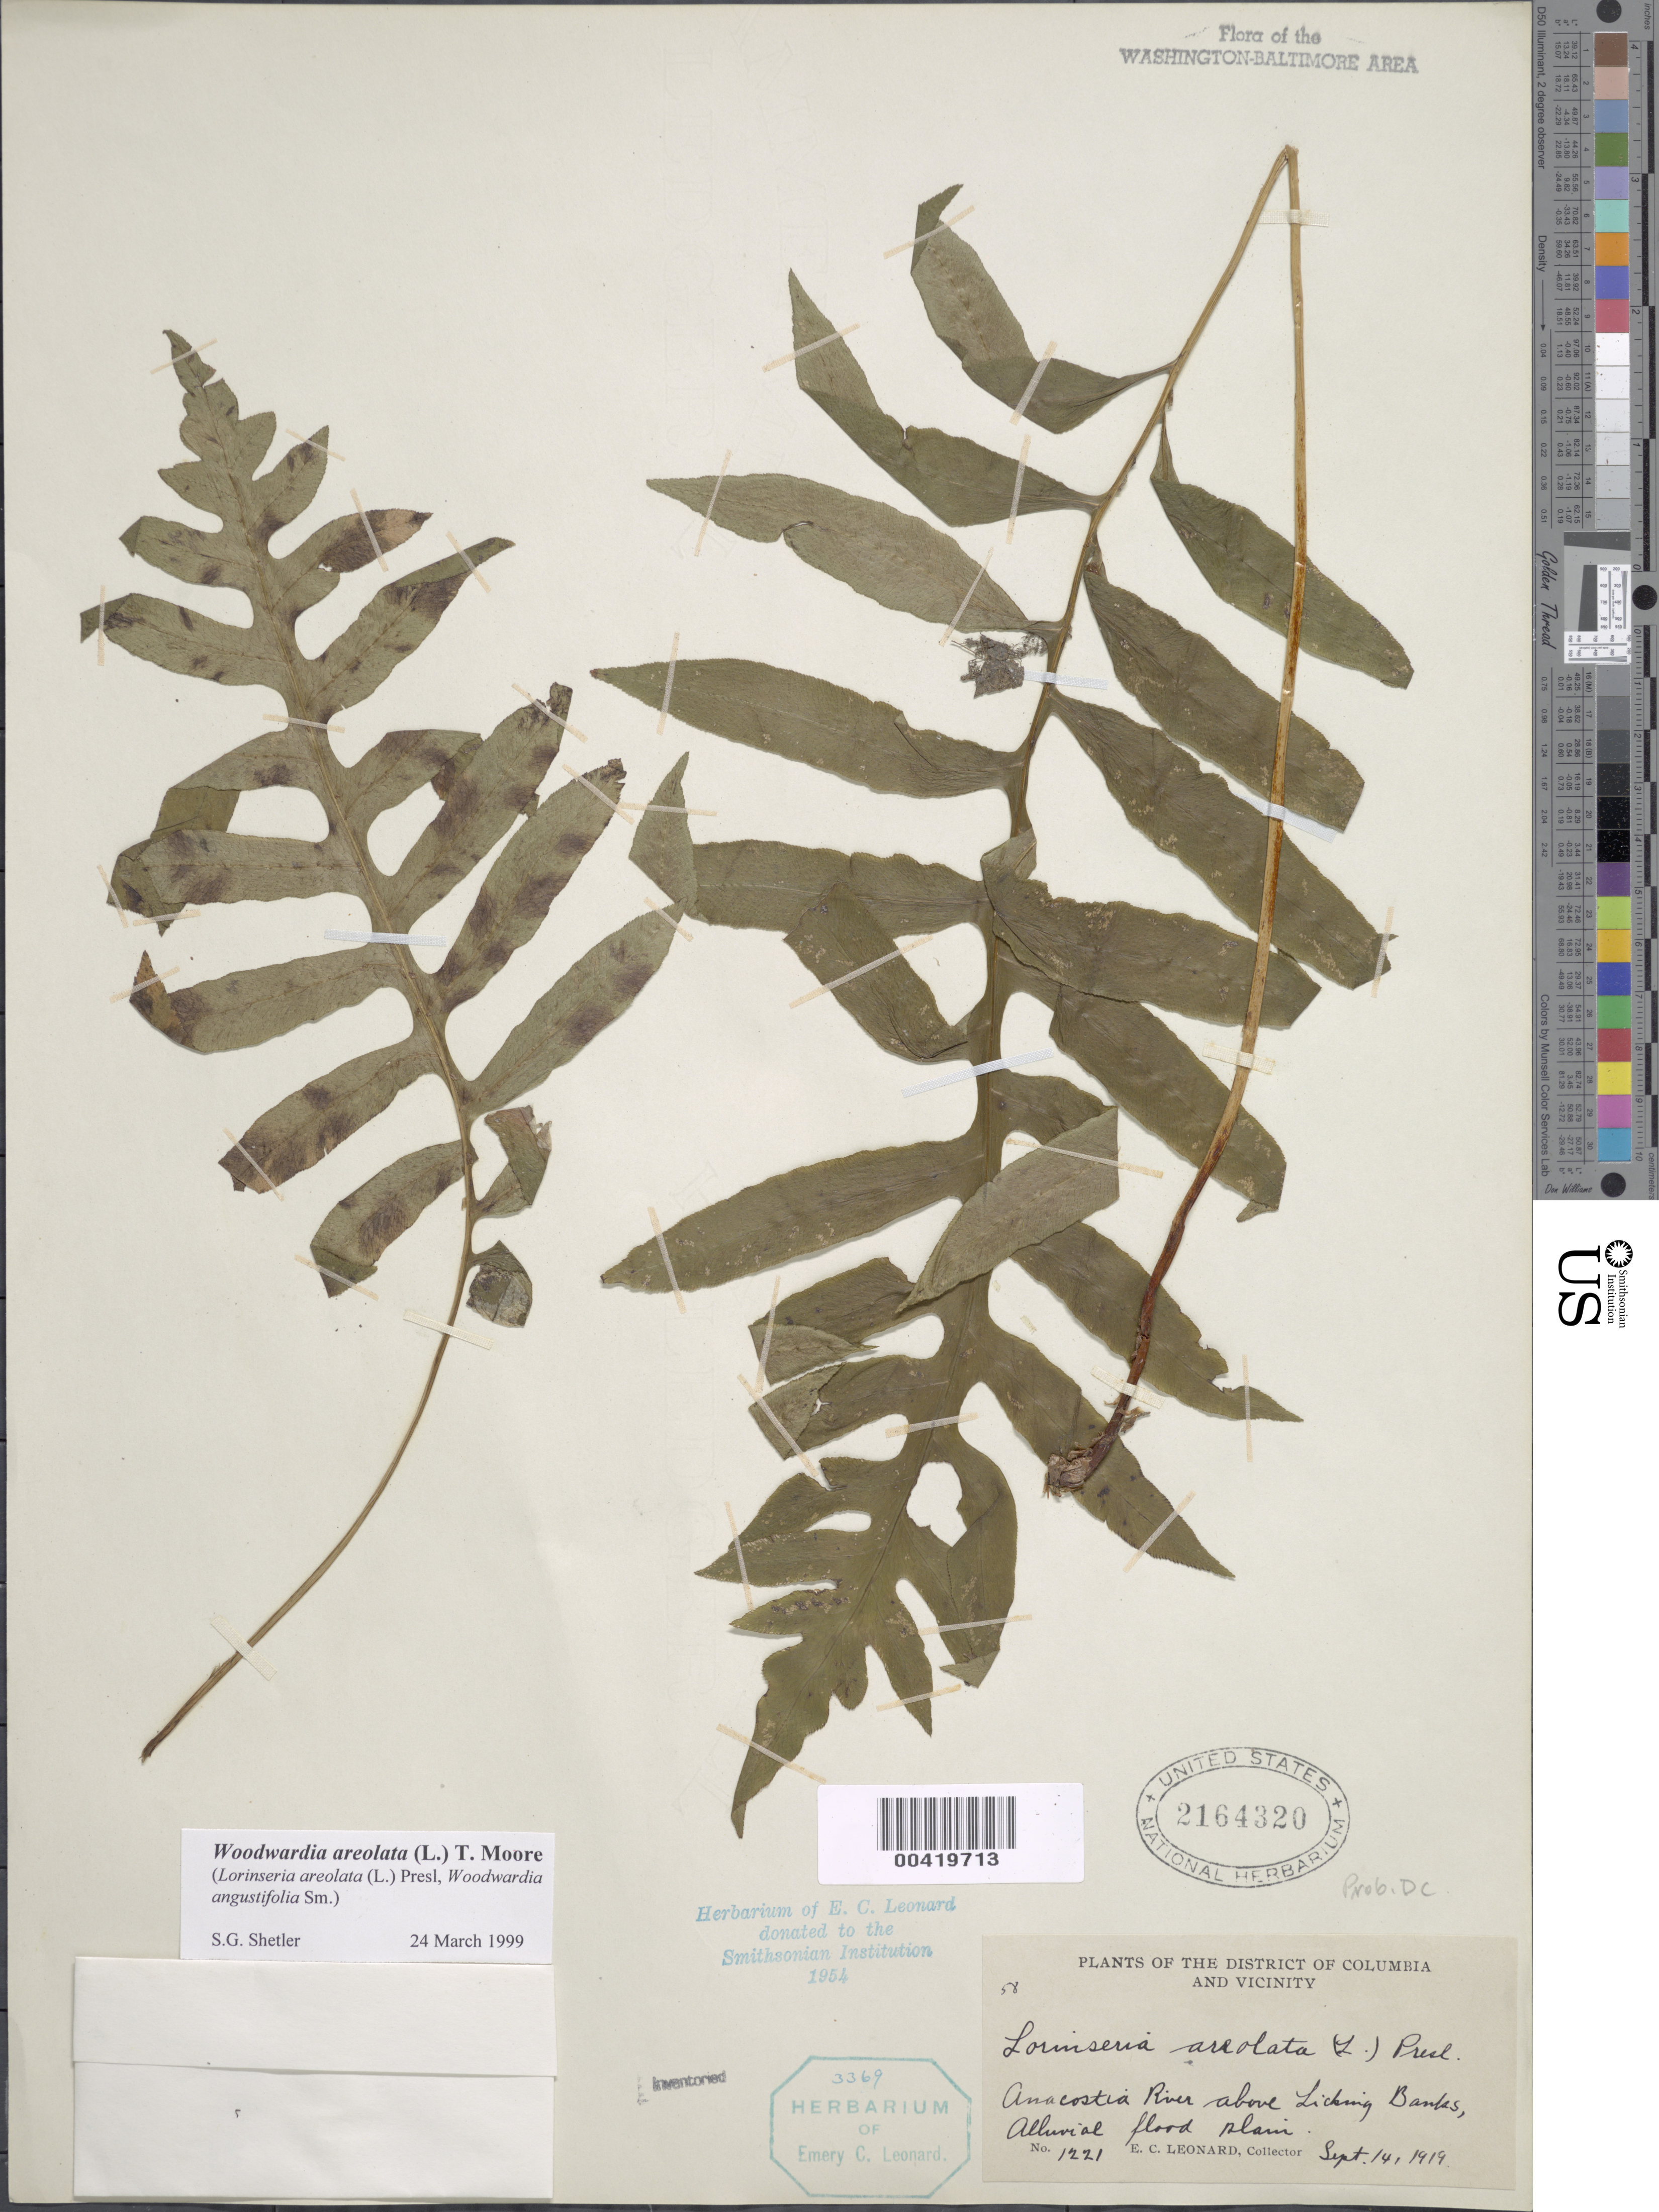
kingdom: Plantae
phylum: Tracheophyta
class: Polypodiopsida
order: Polypodiales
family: Blechnaceae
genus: Woodwardia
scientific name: Woodwardia areolata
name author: (L.) T. Moore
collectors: E. C. Leonard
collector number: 1221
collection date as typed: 14 Sep 1919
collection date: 1919-09-14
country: United States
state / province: District of Columbia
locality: Anacostia River, above Licking Banks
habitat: Alluvial flood plain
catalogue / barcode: US 2164320